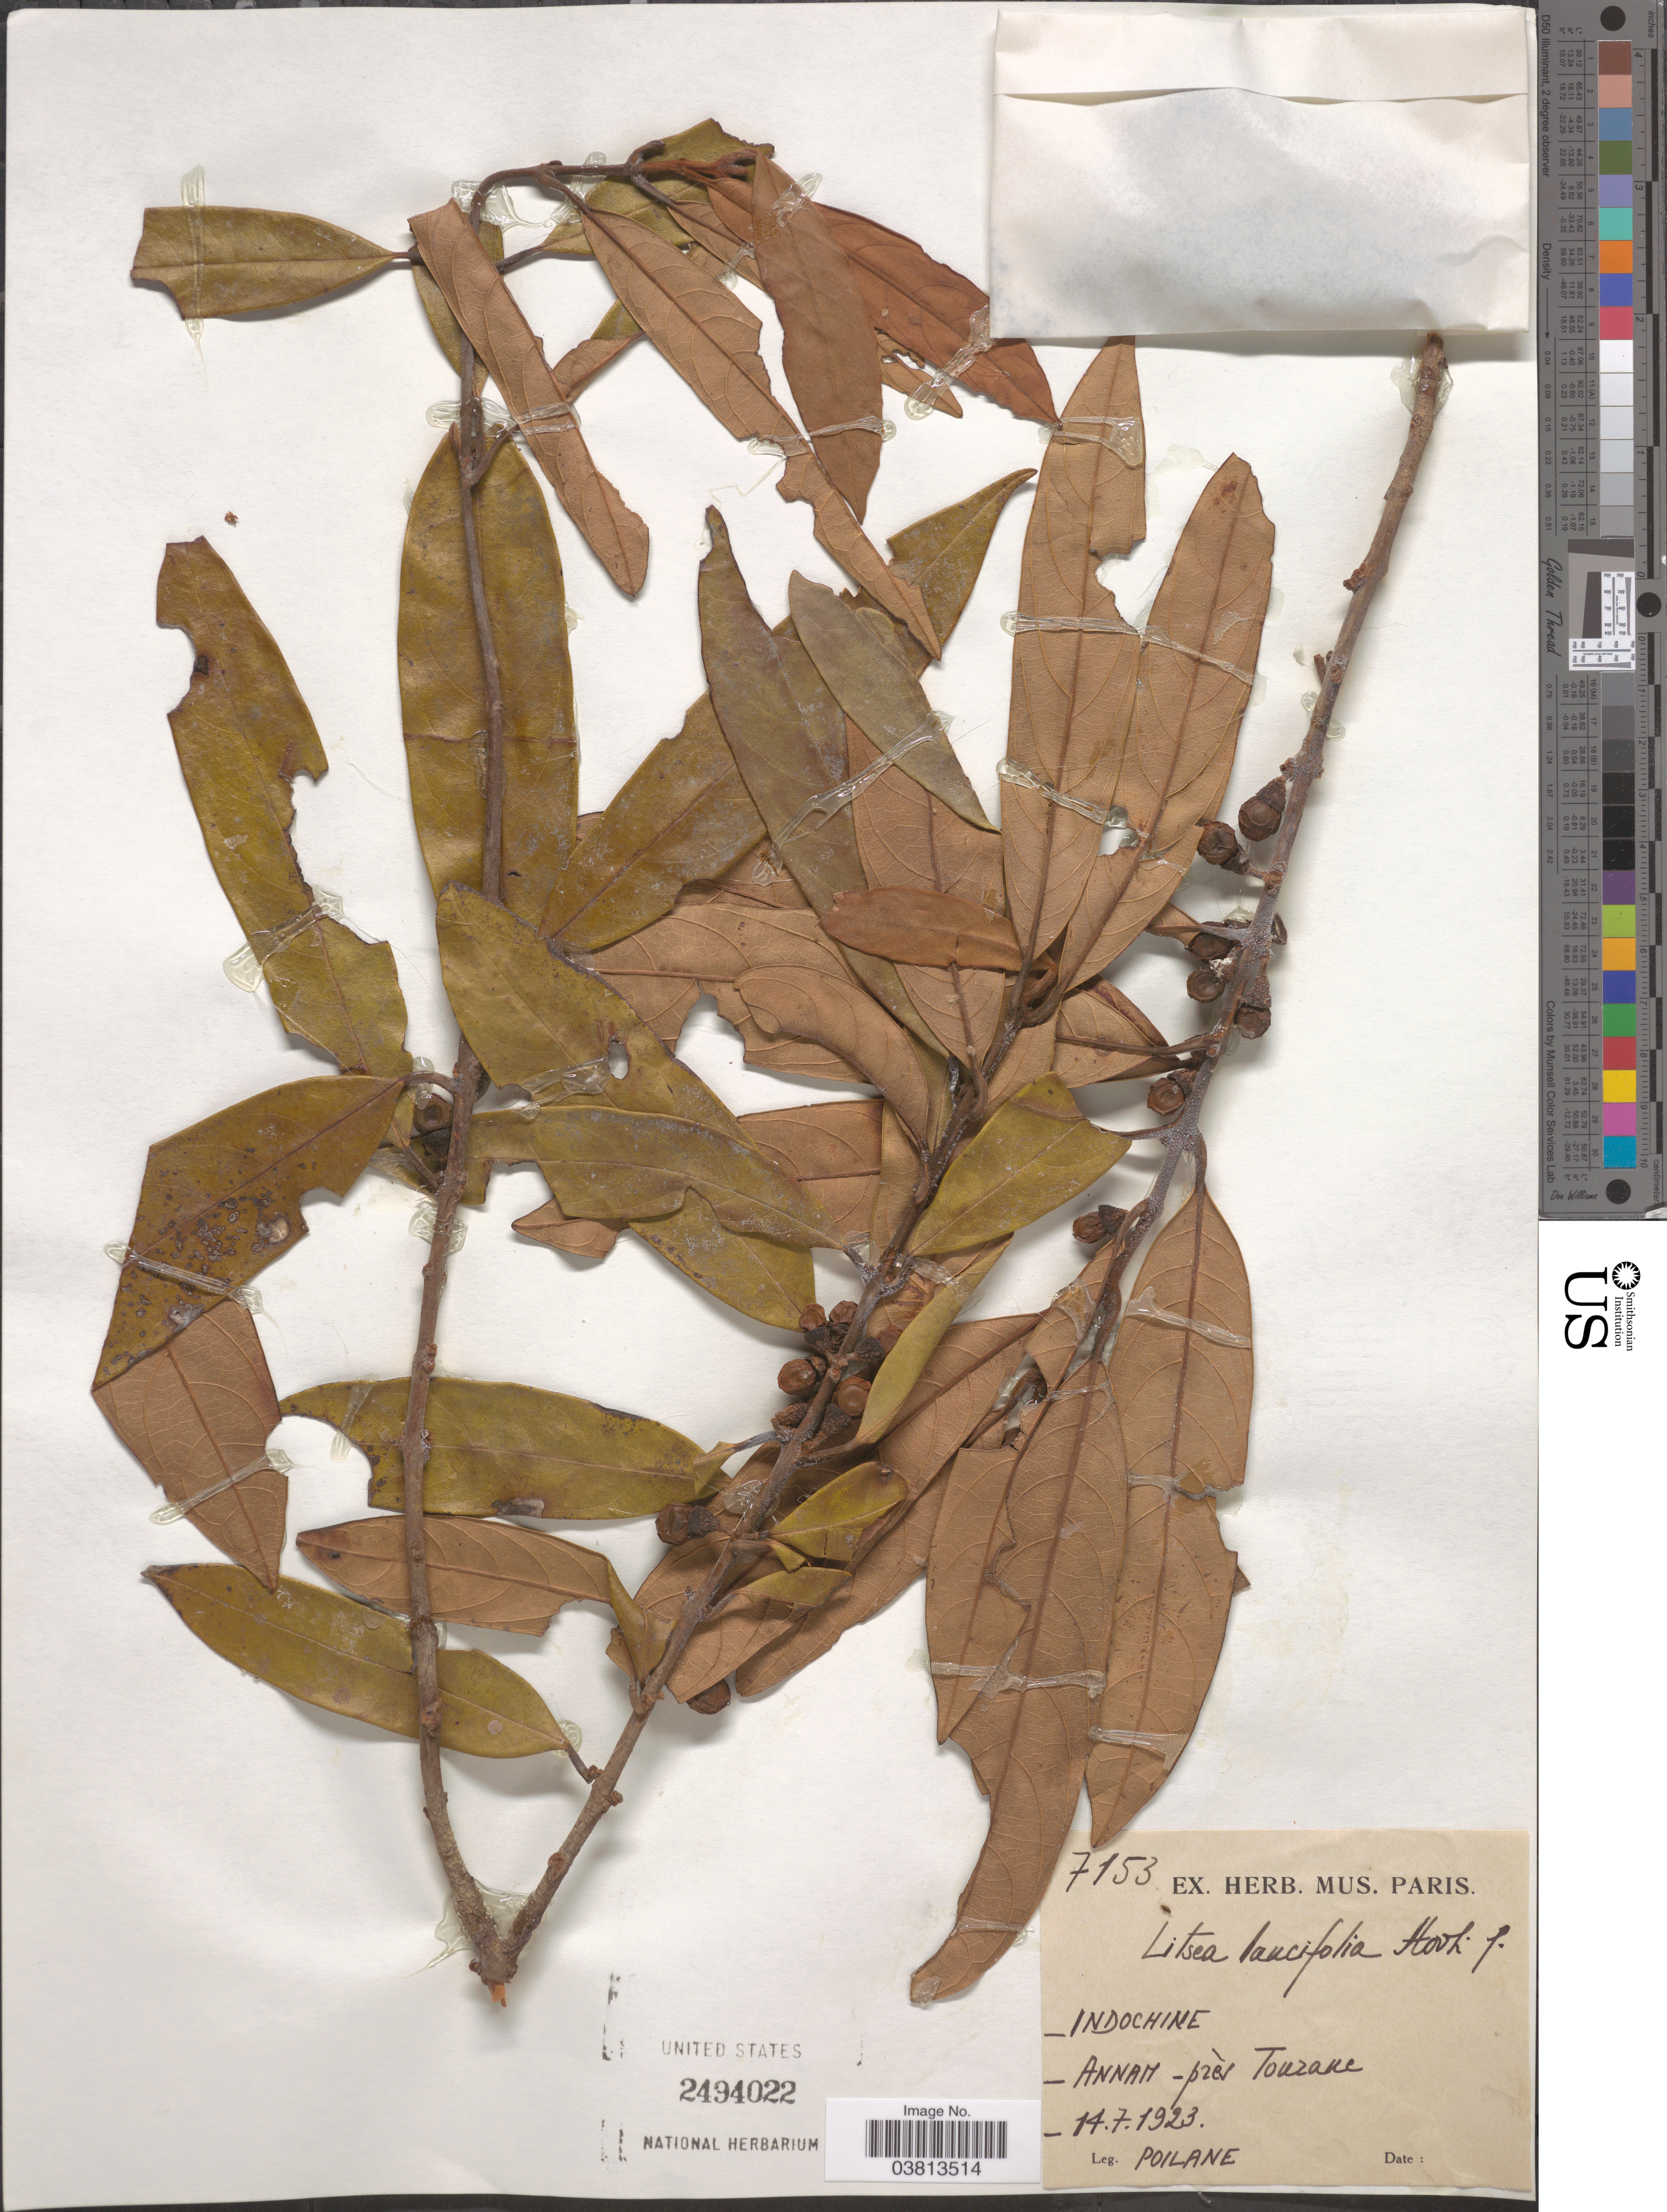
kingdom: Plantae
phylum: Tracheophyta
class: Magnoliopsida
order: Laurales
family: Lauraceae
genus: Litsea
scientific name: Litsea lancifolia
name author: (Roxb.) Benth. & Hook. f. ex Villar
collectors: -. Poilane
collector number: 7153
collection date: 1923-07-14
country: Vietnam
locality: Indochine. Annam- près Tourane.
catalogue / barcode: US 2494022